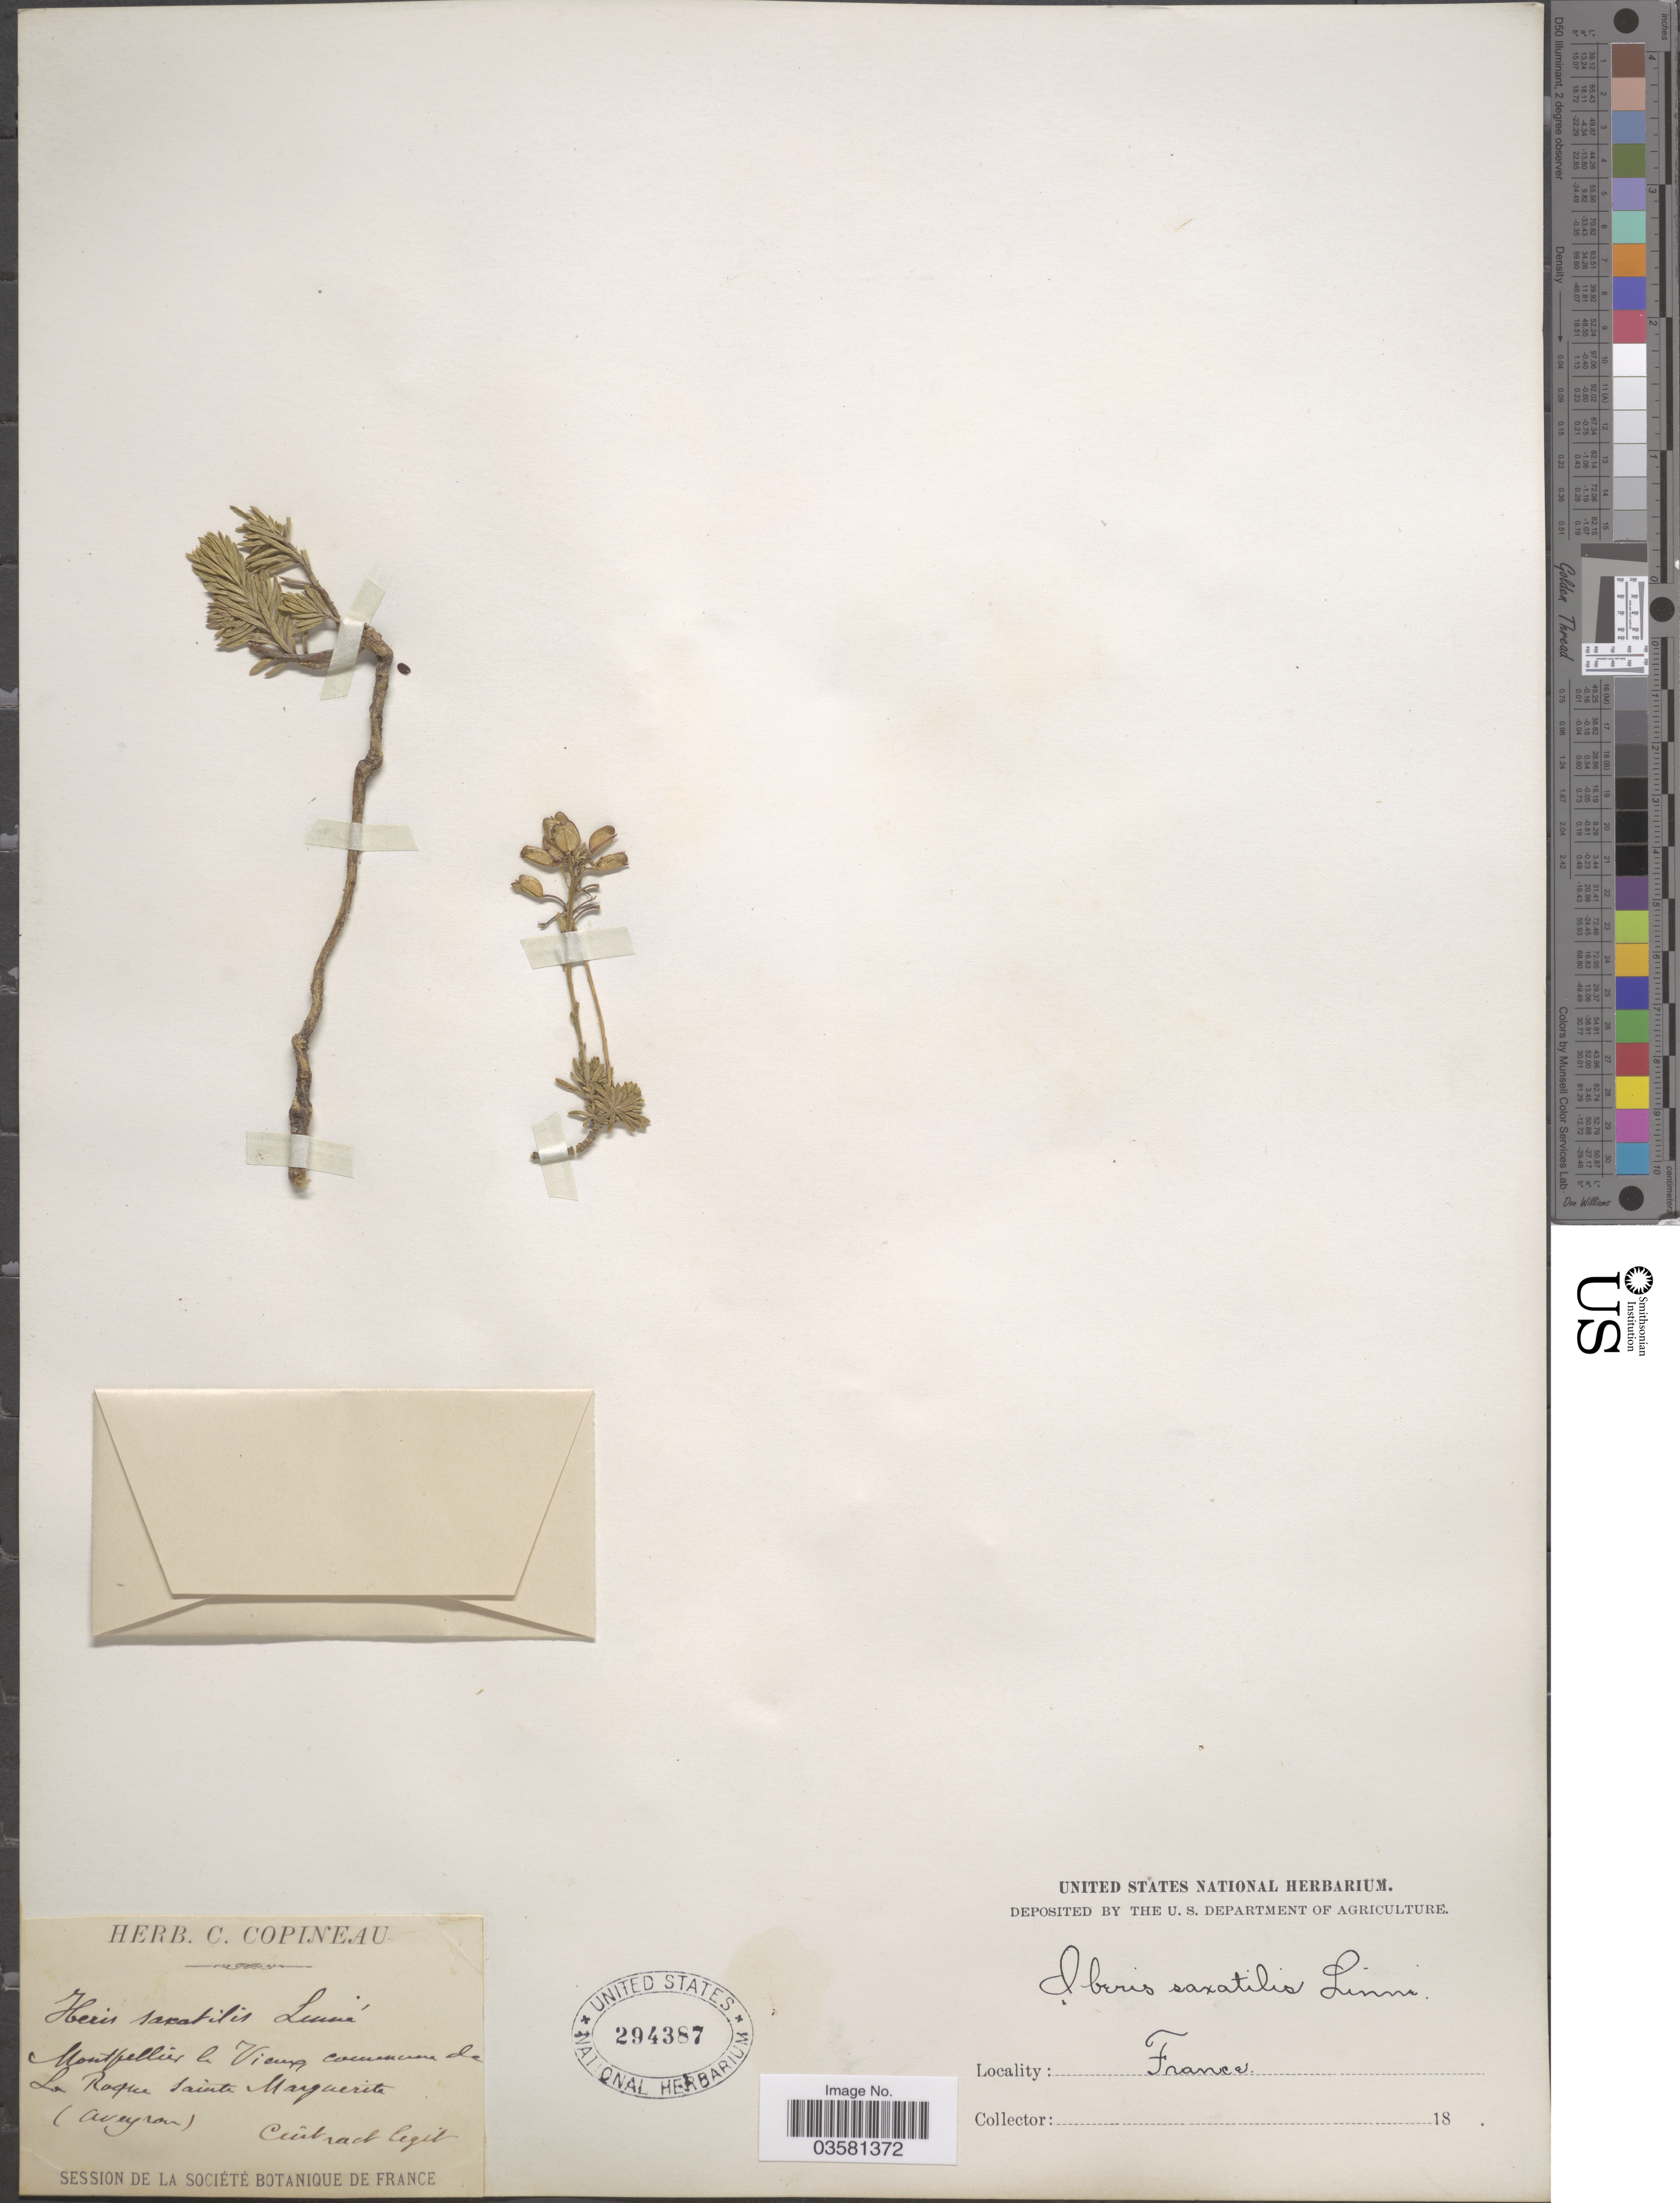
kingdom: Plantae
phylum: Tracheophyta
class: Magnoliopsida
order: Brassicales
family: Brassicaceae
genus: Iberis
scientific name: Iberis saxatilis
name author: L.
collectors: Cintract, --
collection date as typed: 18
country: France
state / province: Occitanie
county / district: Aveyron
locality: Montpellier le Vieux commune le La Roque sainte Marguerita (Aveyron).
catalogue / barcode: US 294387